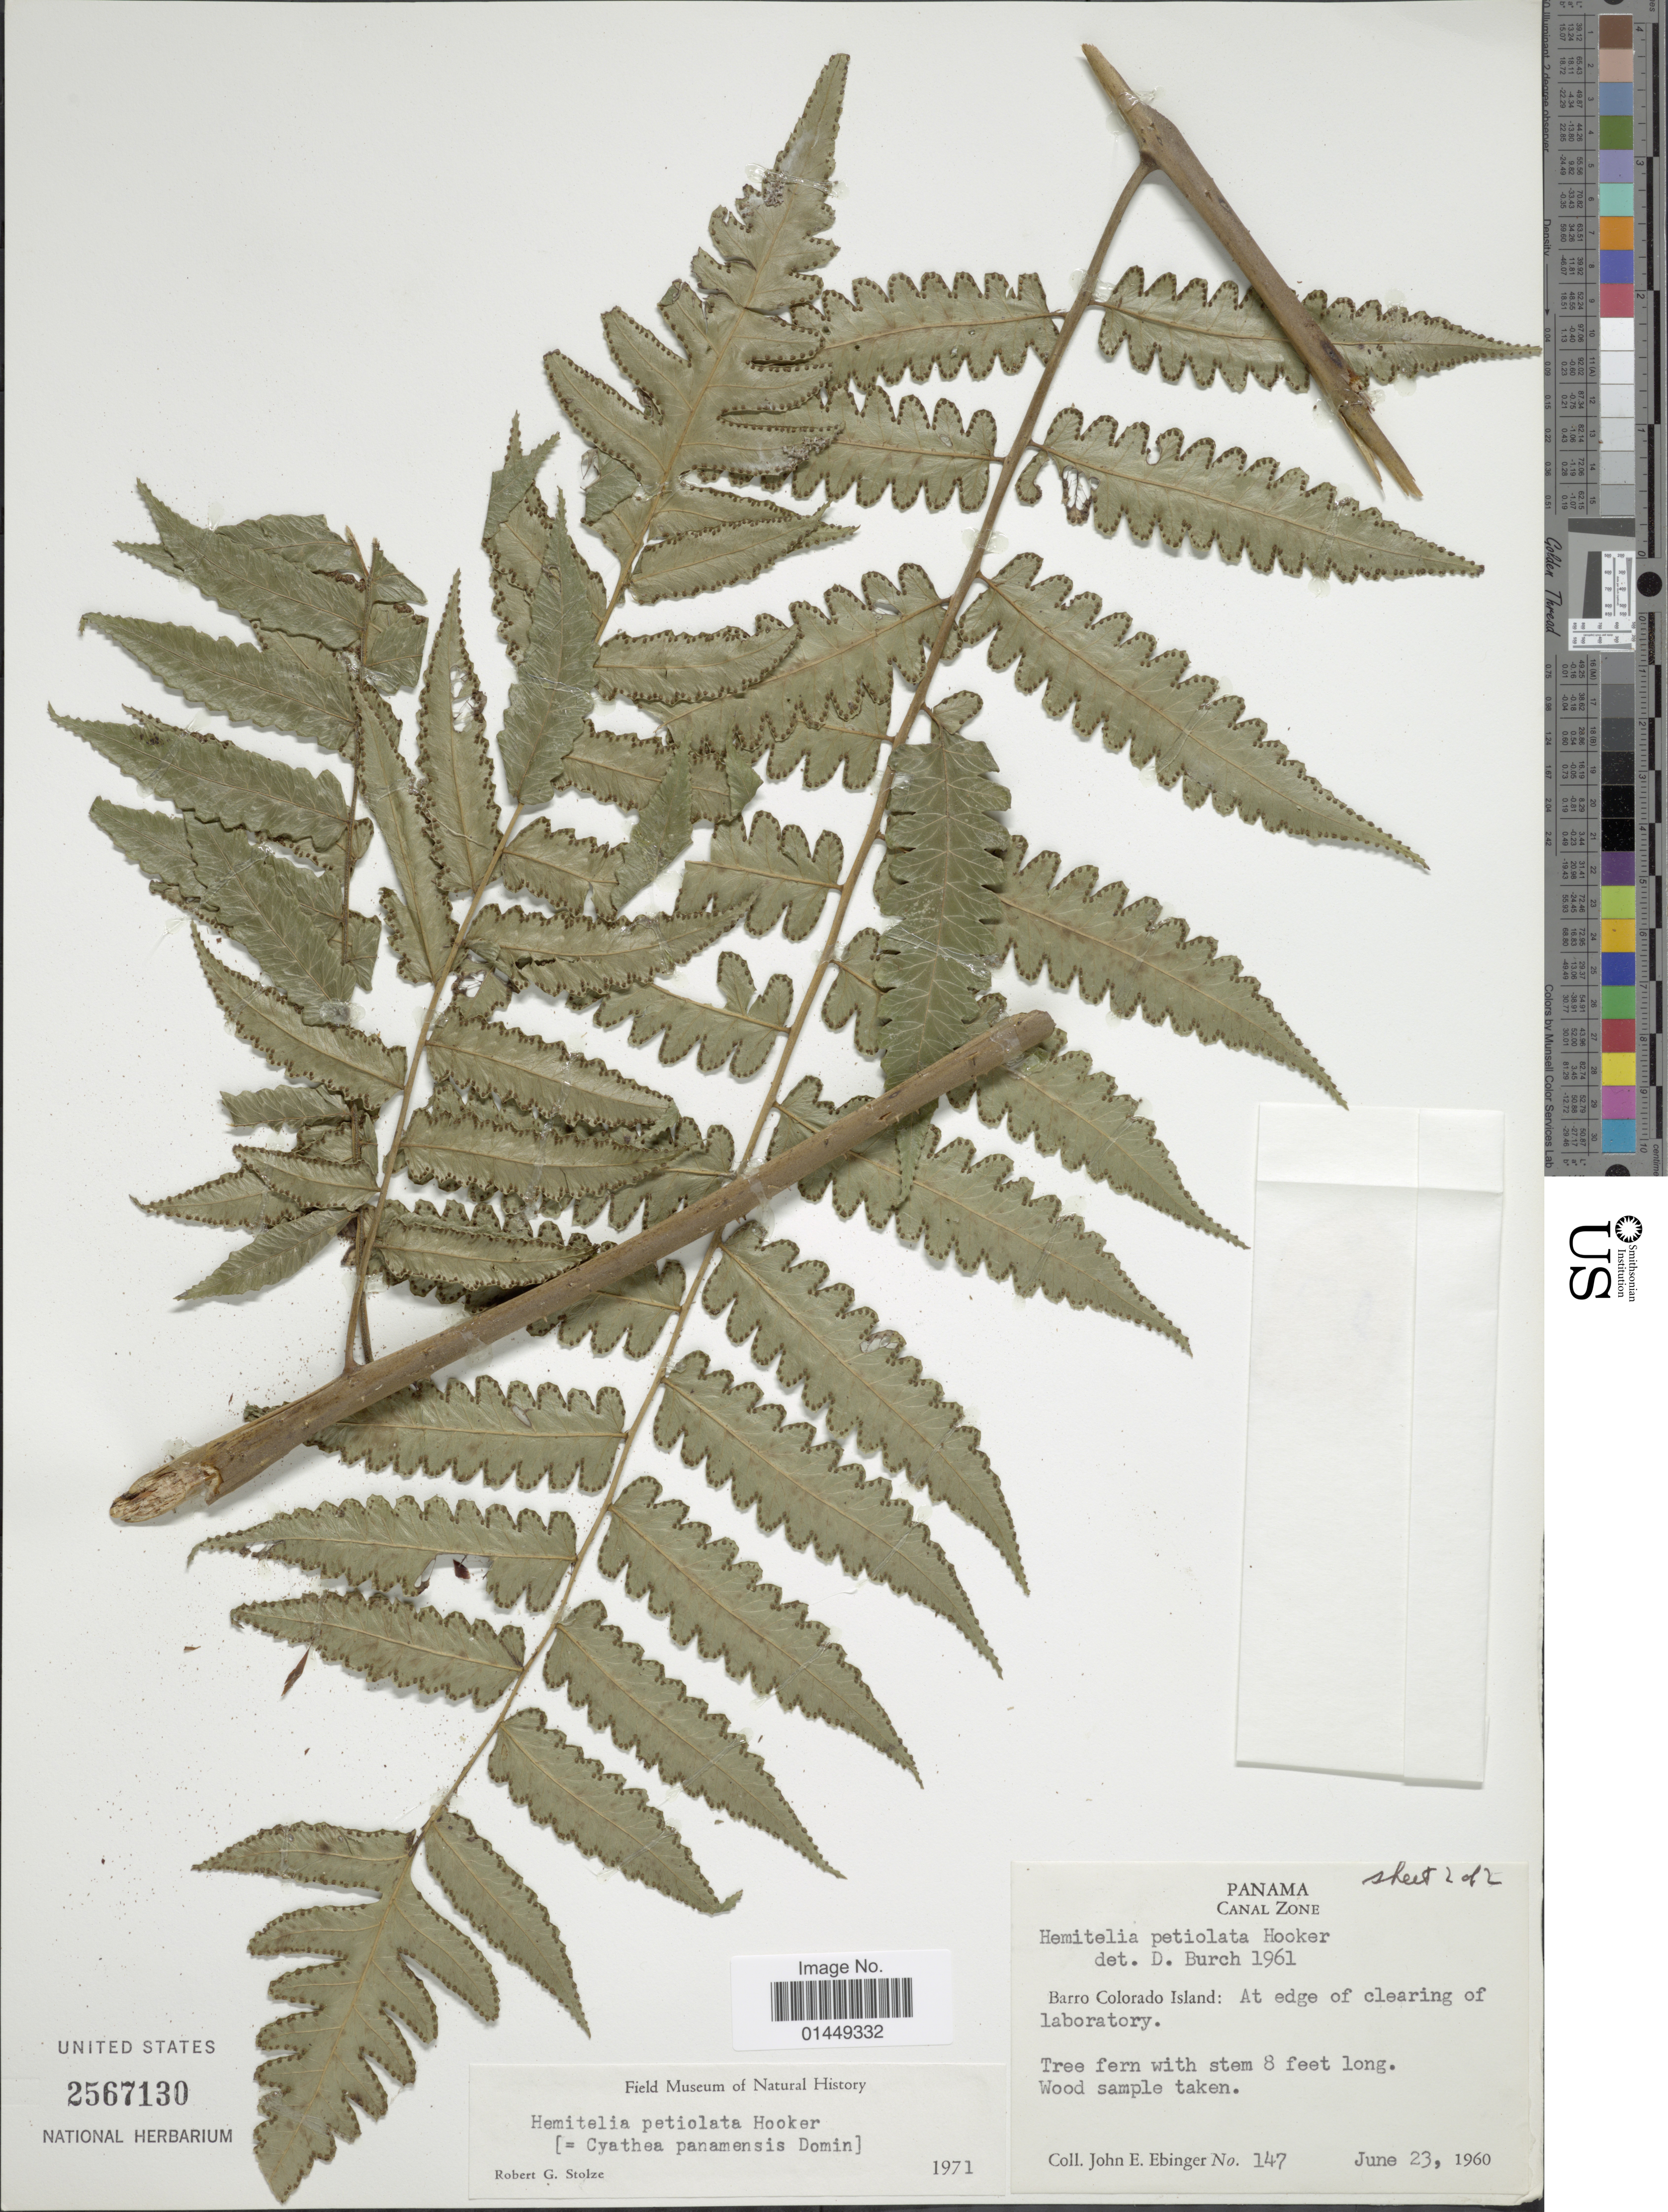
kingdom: Plantae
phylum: Tracheophyta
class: Polypodiopsida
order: Cyatheales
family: Cyatheaceae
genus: Cyathea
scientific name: Cyathea petiolata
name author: (Hook.) R.M. Tryon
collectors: J. Ebinger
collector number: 147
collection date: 1960-06-23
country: Panama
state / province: Panamá Oeste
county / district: Canal Zone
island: Barro Colorado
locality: Barro Colorado Island: At edge of clearing of laboratory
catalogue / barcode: US 2567130